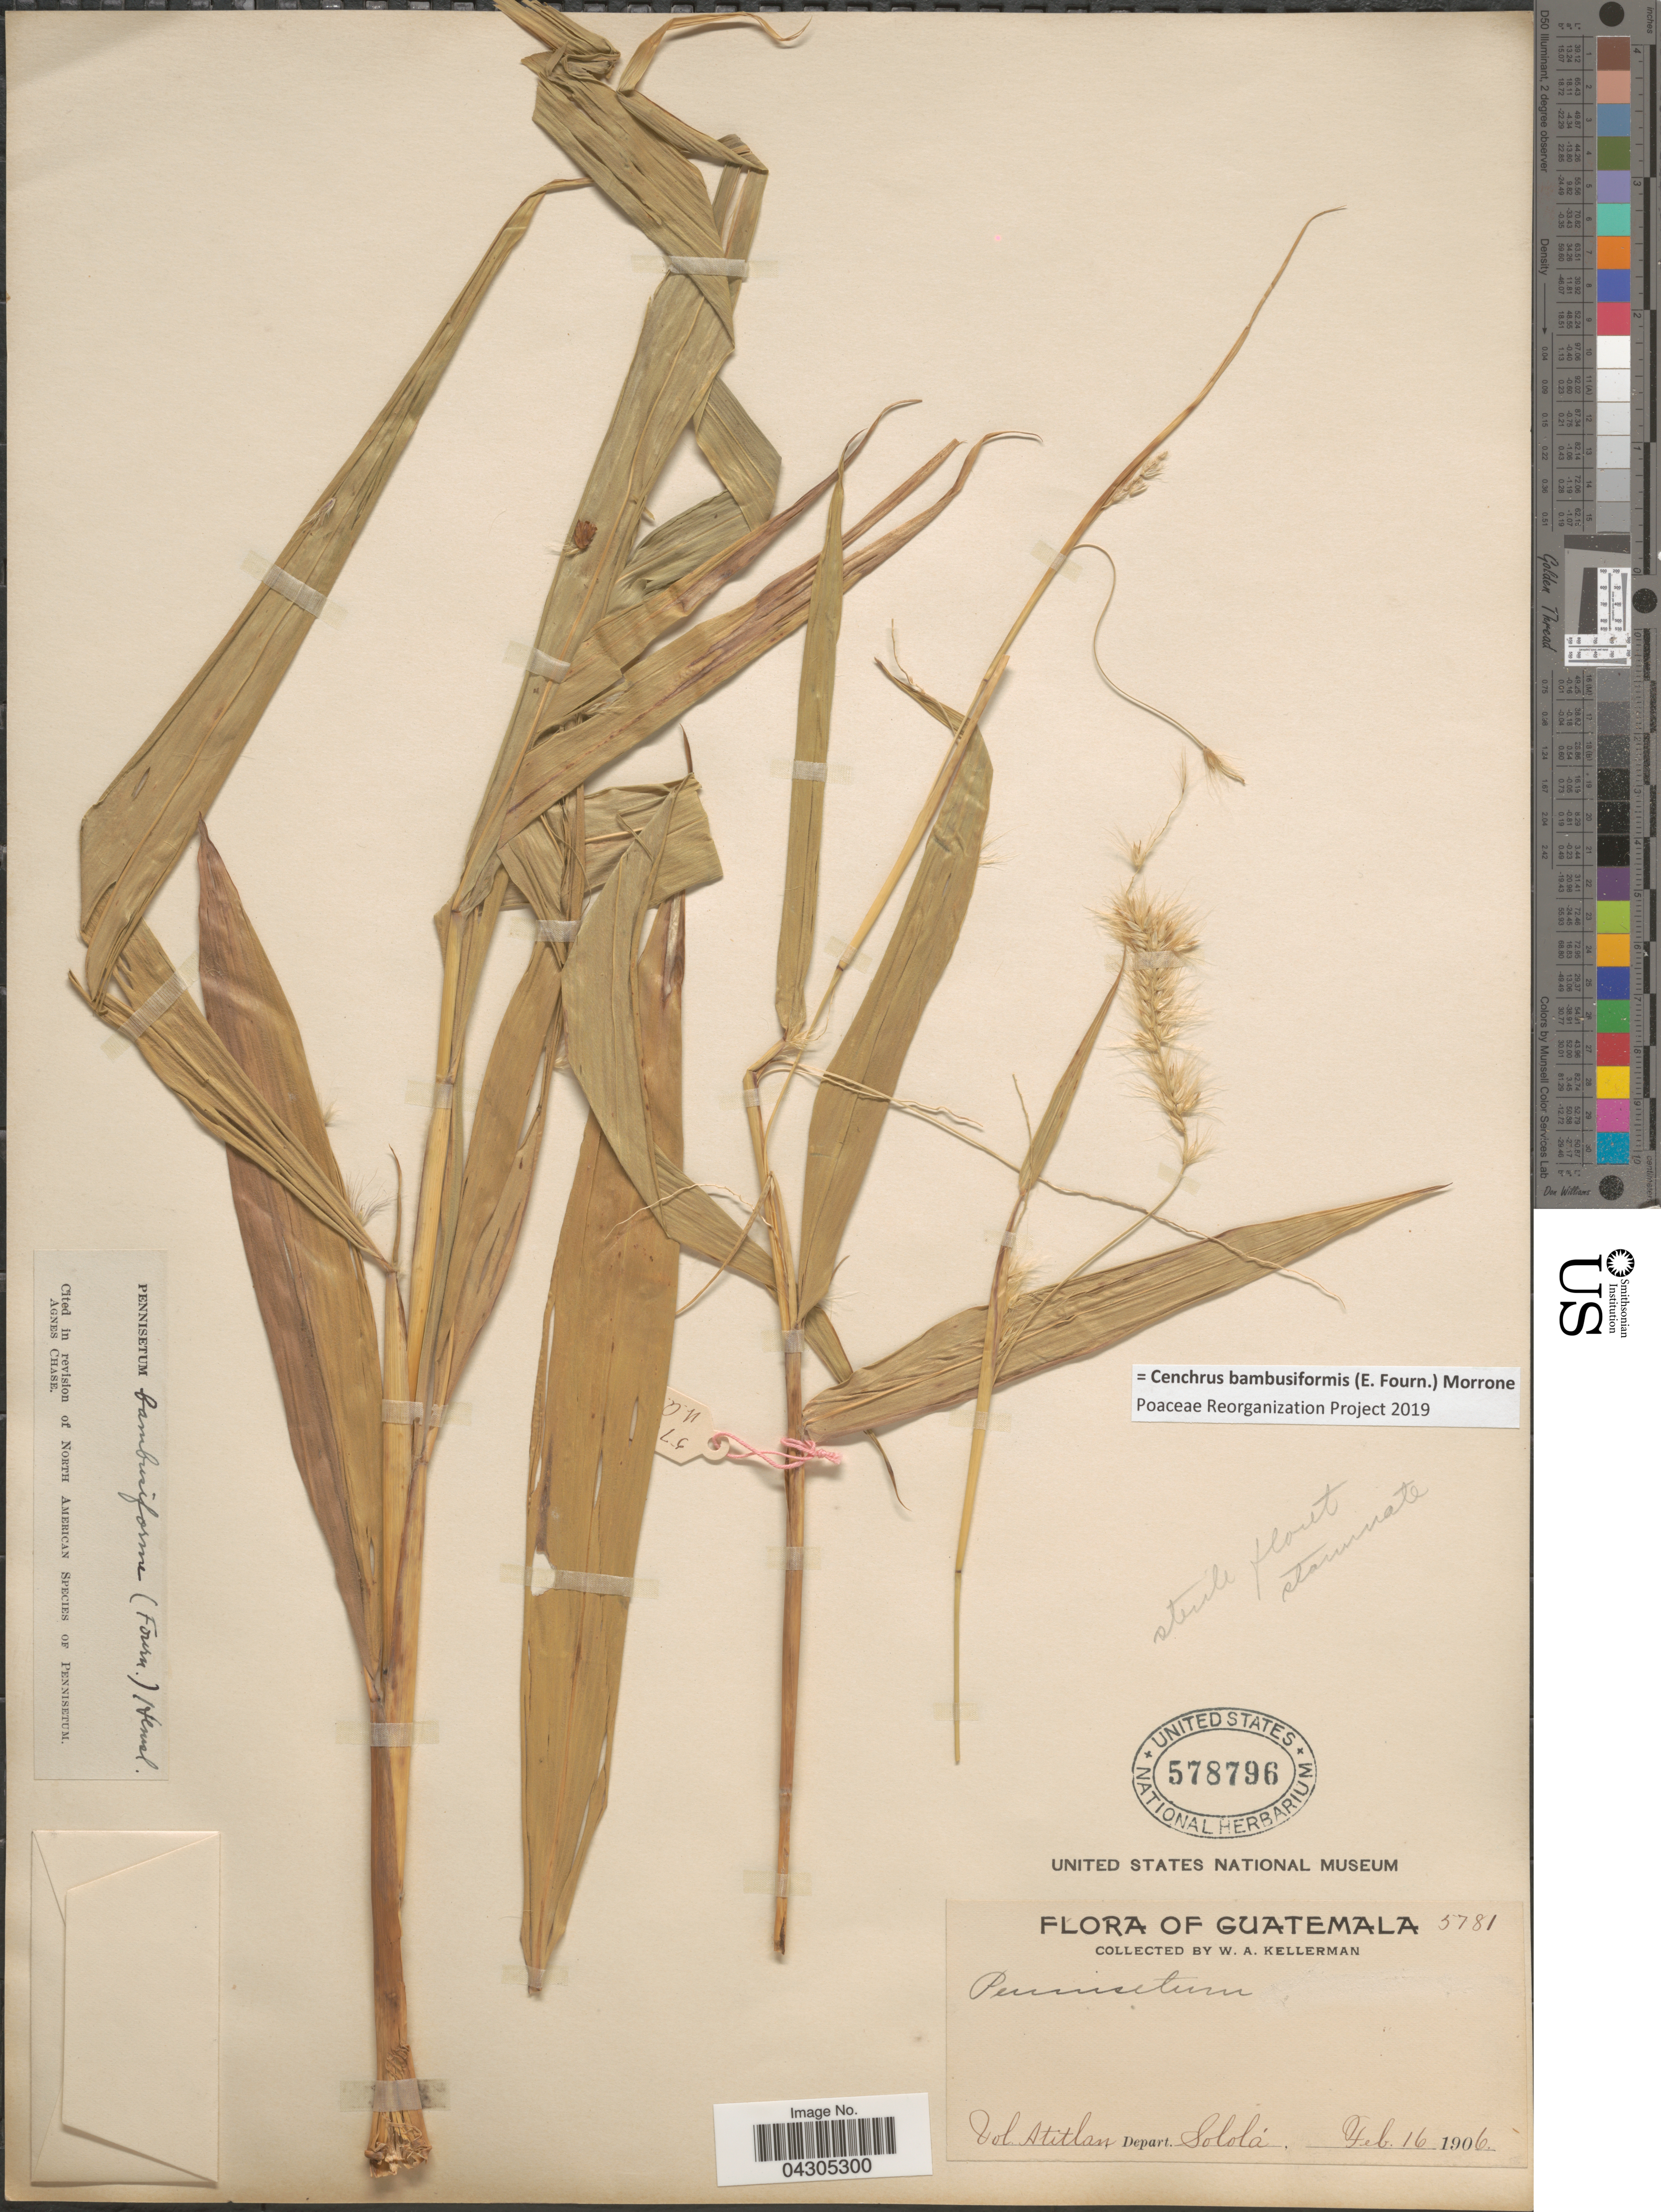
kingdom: Plantae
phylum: Tracheophyta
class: Liliopsida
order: Poales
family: Poaceae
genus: Cenchrus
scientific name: Cenchrus bambusiformis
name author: (E. Fourn.) Morrone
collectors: W. Kellerman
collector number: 5781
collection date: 1906-02-16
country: Guatemala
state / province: Solola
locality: Vol Atitlan. Depart. Sololá.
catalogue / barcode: US 578796